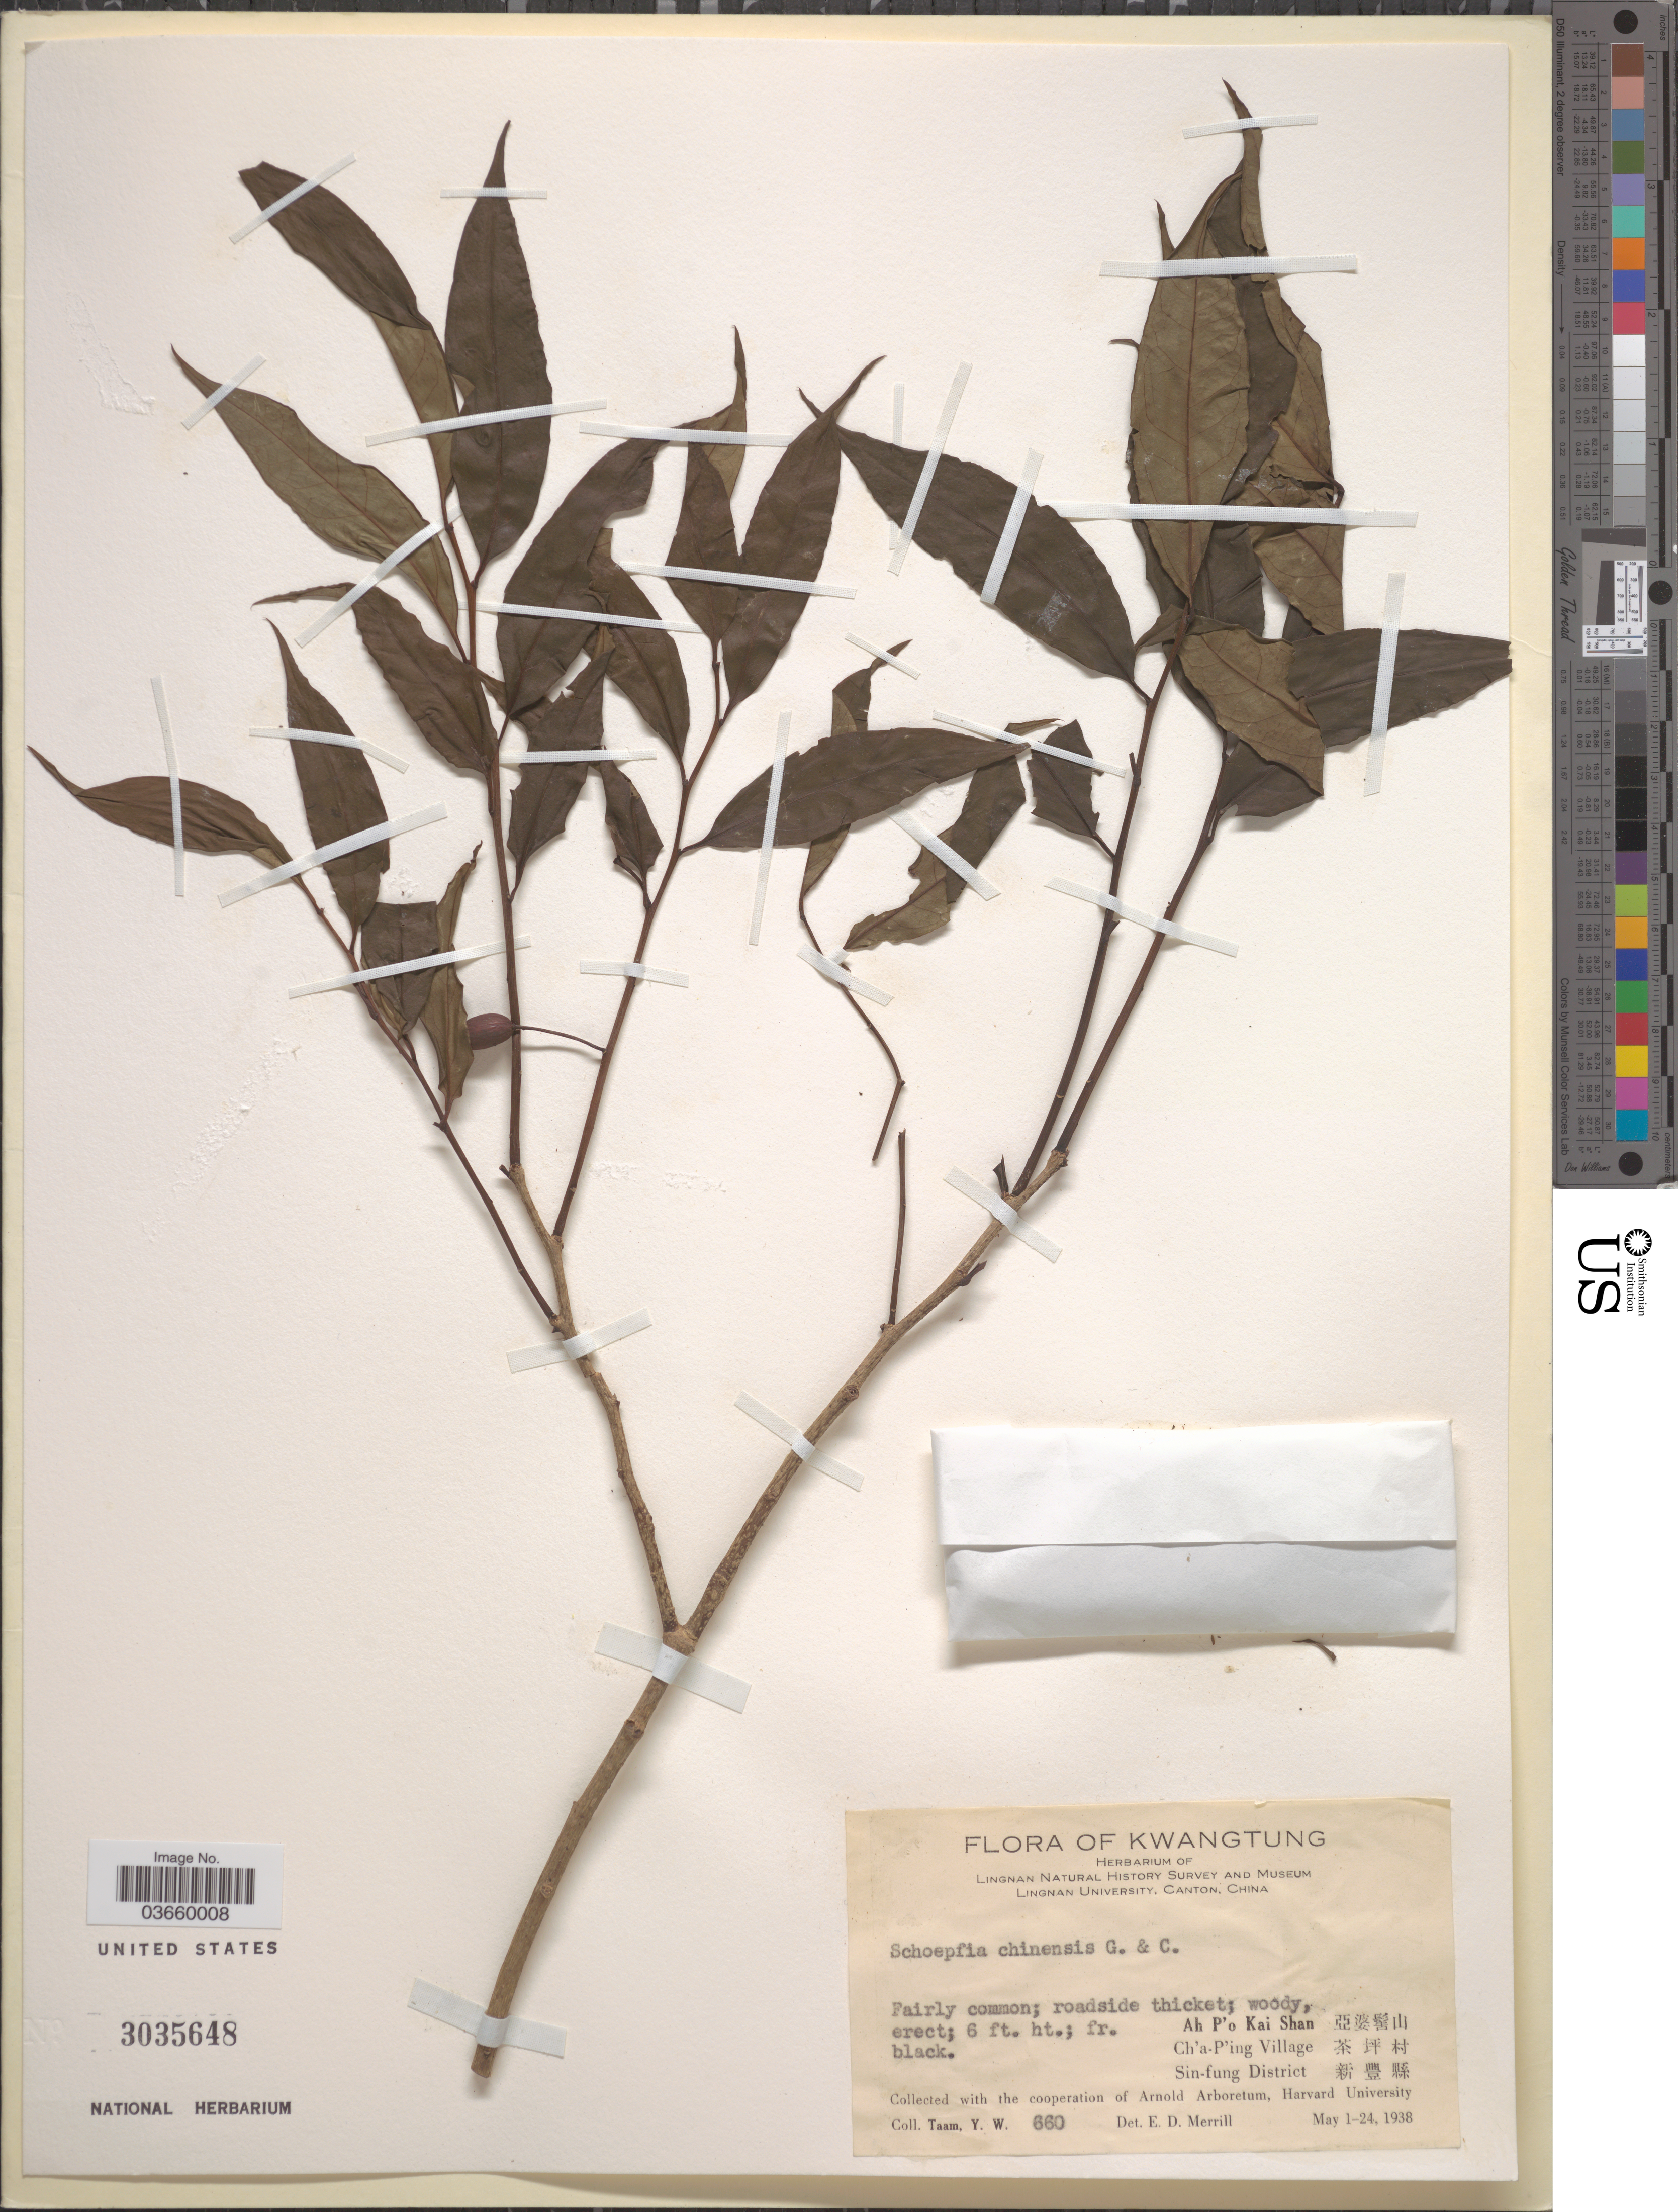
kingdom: Plantae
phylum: Tracheophyta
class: Magnoliopsida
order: Santalales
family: Schoepfiaceae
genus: Schoepfia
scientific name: Schoepfia chinensis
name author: Gardner & Champ.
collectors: Y. W. Taam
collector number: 660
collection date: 1938-05-01/1938-05-24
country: China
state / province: Guangdong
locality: Kwangtung. Ah P'o Kai Shan X, Ch'a-P'ing Village X, Sin-fung District X.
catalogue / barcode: US 3035648